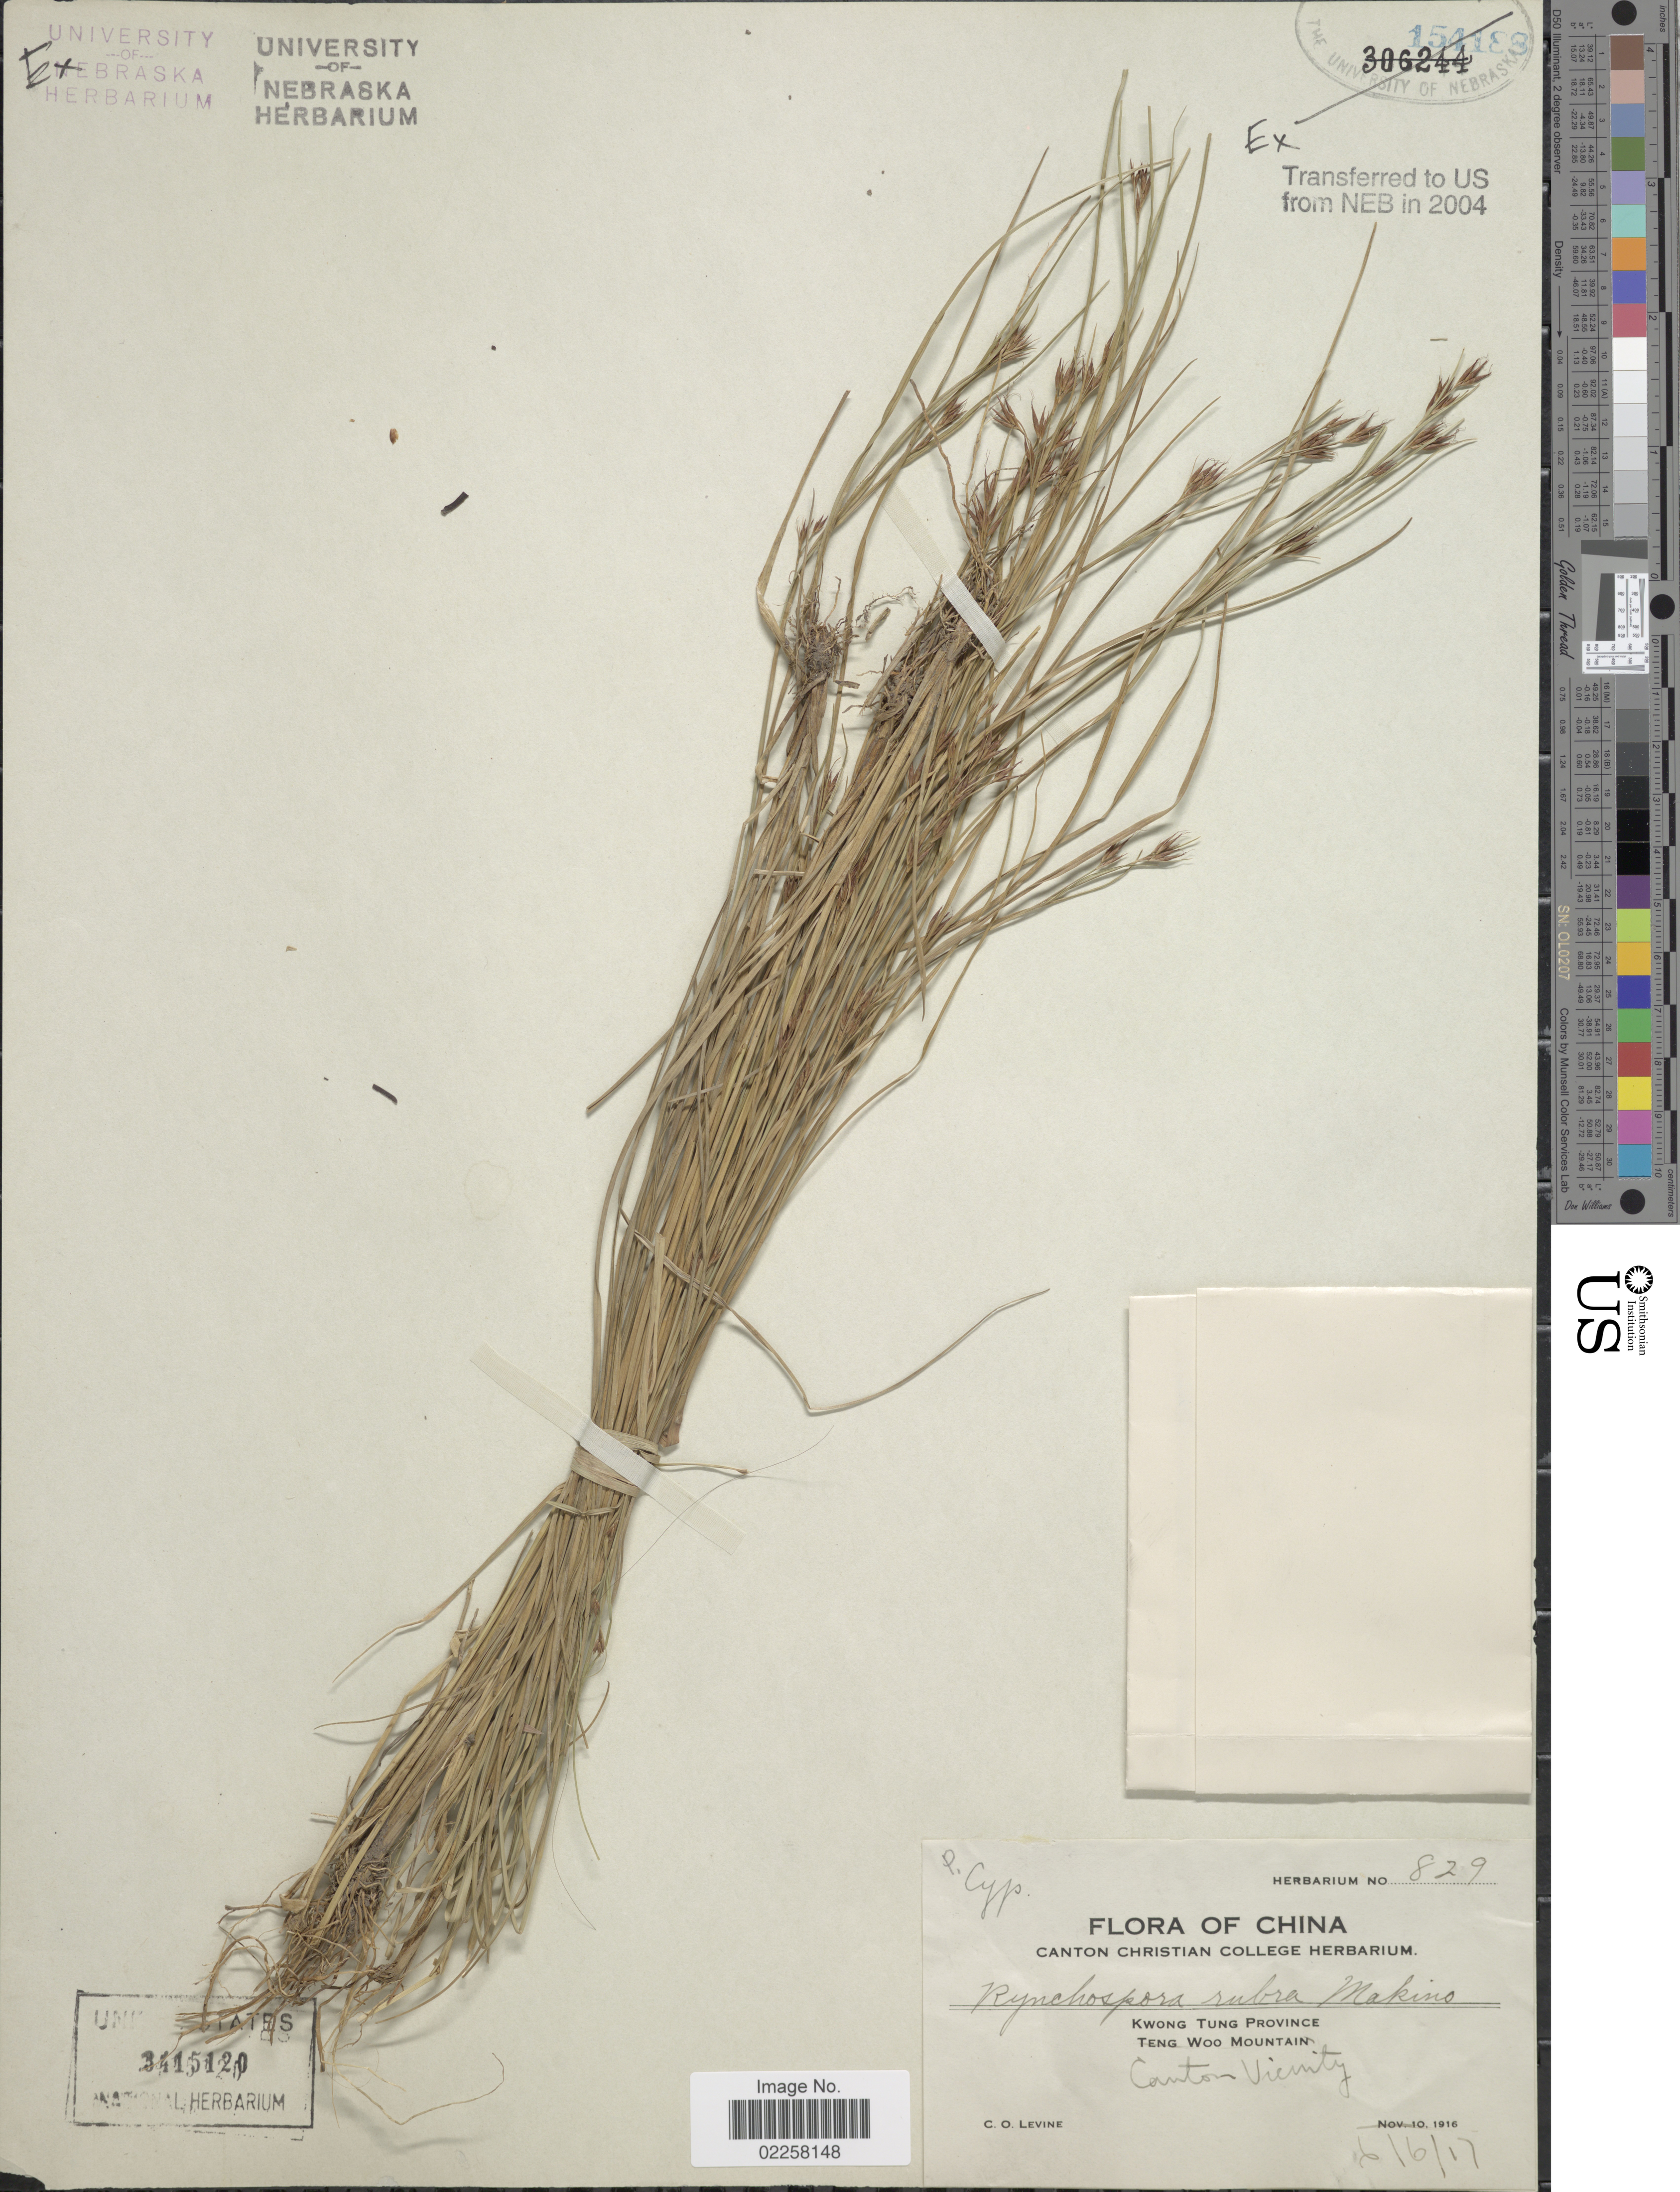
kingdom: Plantae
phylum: Tracheophyta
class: Liliopsida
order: Poales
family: Cyperaceae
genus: Rhynchospora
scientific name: Rhynchospora rugosa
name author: (Vahl) Gale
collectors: C. O. Levine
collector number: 829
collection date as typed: Transcribed d/m/y: 6/6/17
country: China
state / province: Guangdong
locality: Kwong Tung Province. Canton Vicinity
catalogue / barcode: US 3415120